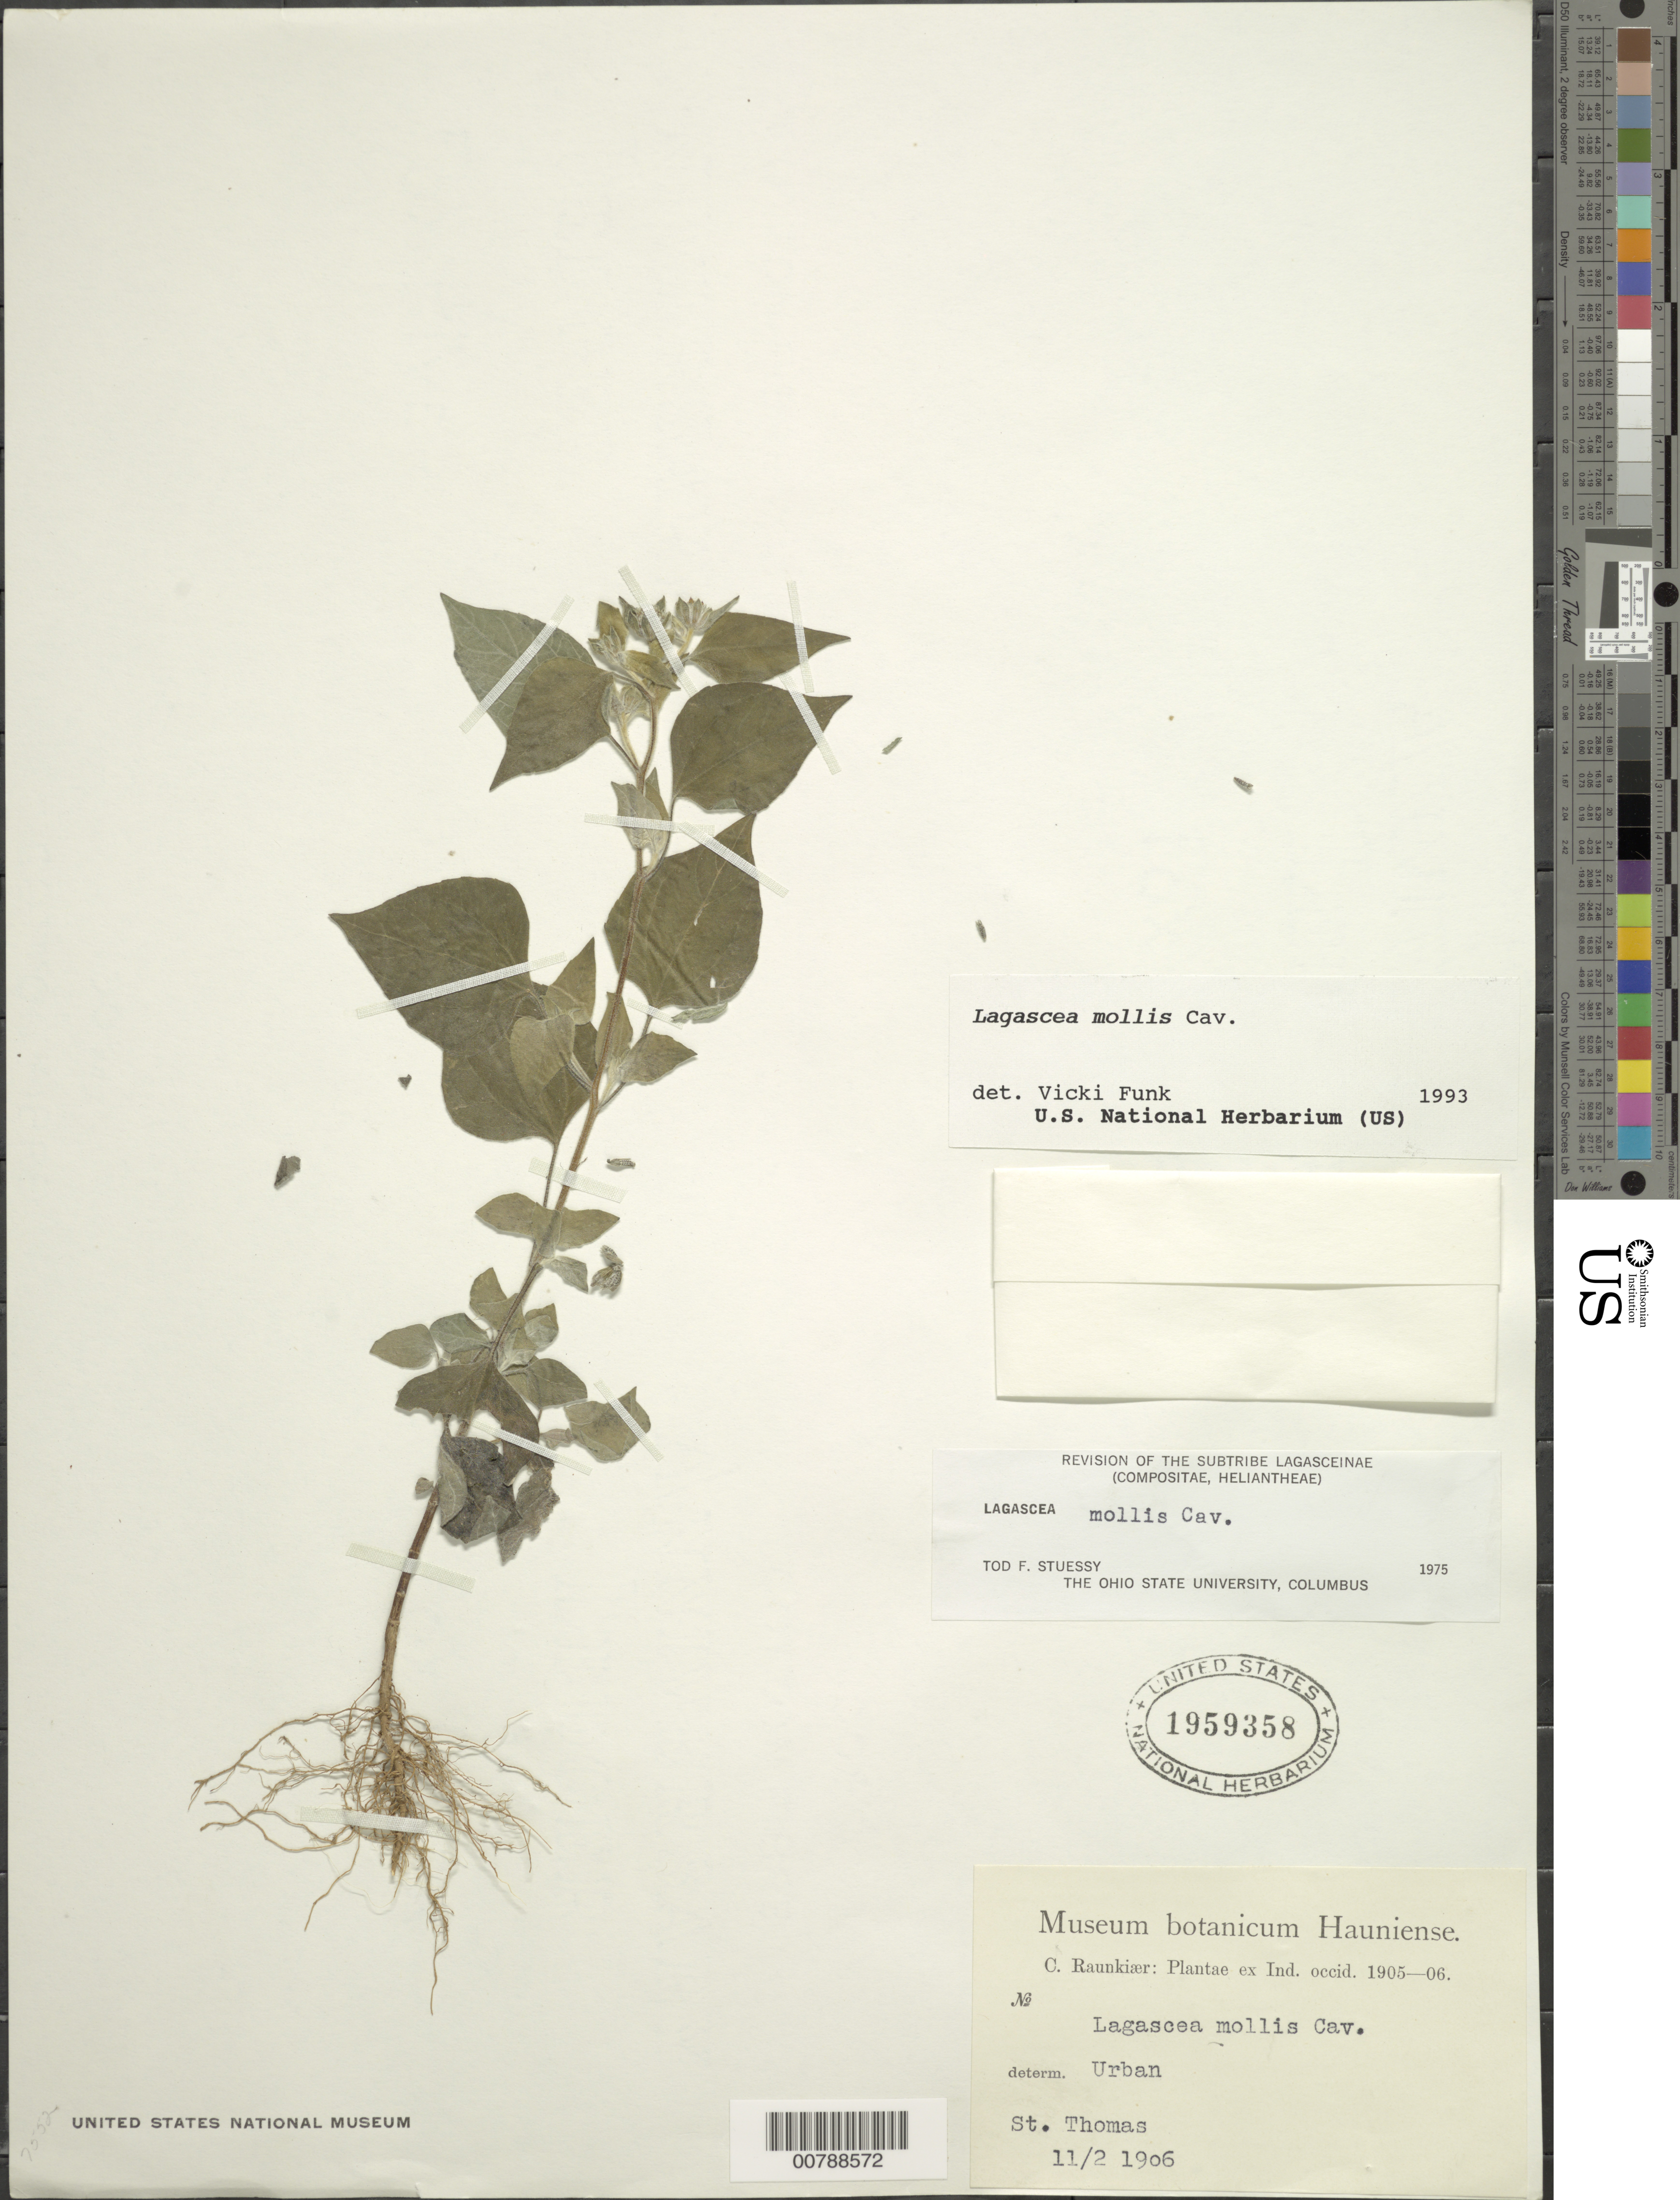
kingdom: Plantae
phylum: Tracheophyta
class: Magnoliopsida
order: Asterales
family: Asteraceae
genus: Lagascea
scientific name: Lagascea mollis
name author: Cav.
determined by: Funk, Vicki A., (BOT), Smithsonian Institution - National Museum of Natural History (UNITED STATES)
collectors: C. Raunkiær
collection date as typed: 11 Feb 1906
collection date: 1906-02-11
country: U.S. Virgin Islands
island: St. Thomas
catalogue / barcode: US 1959358